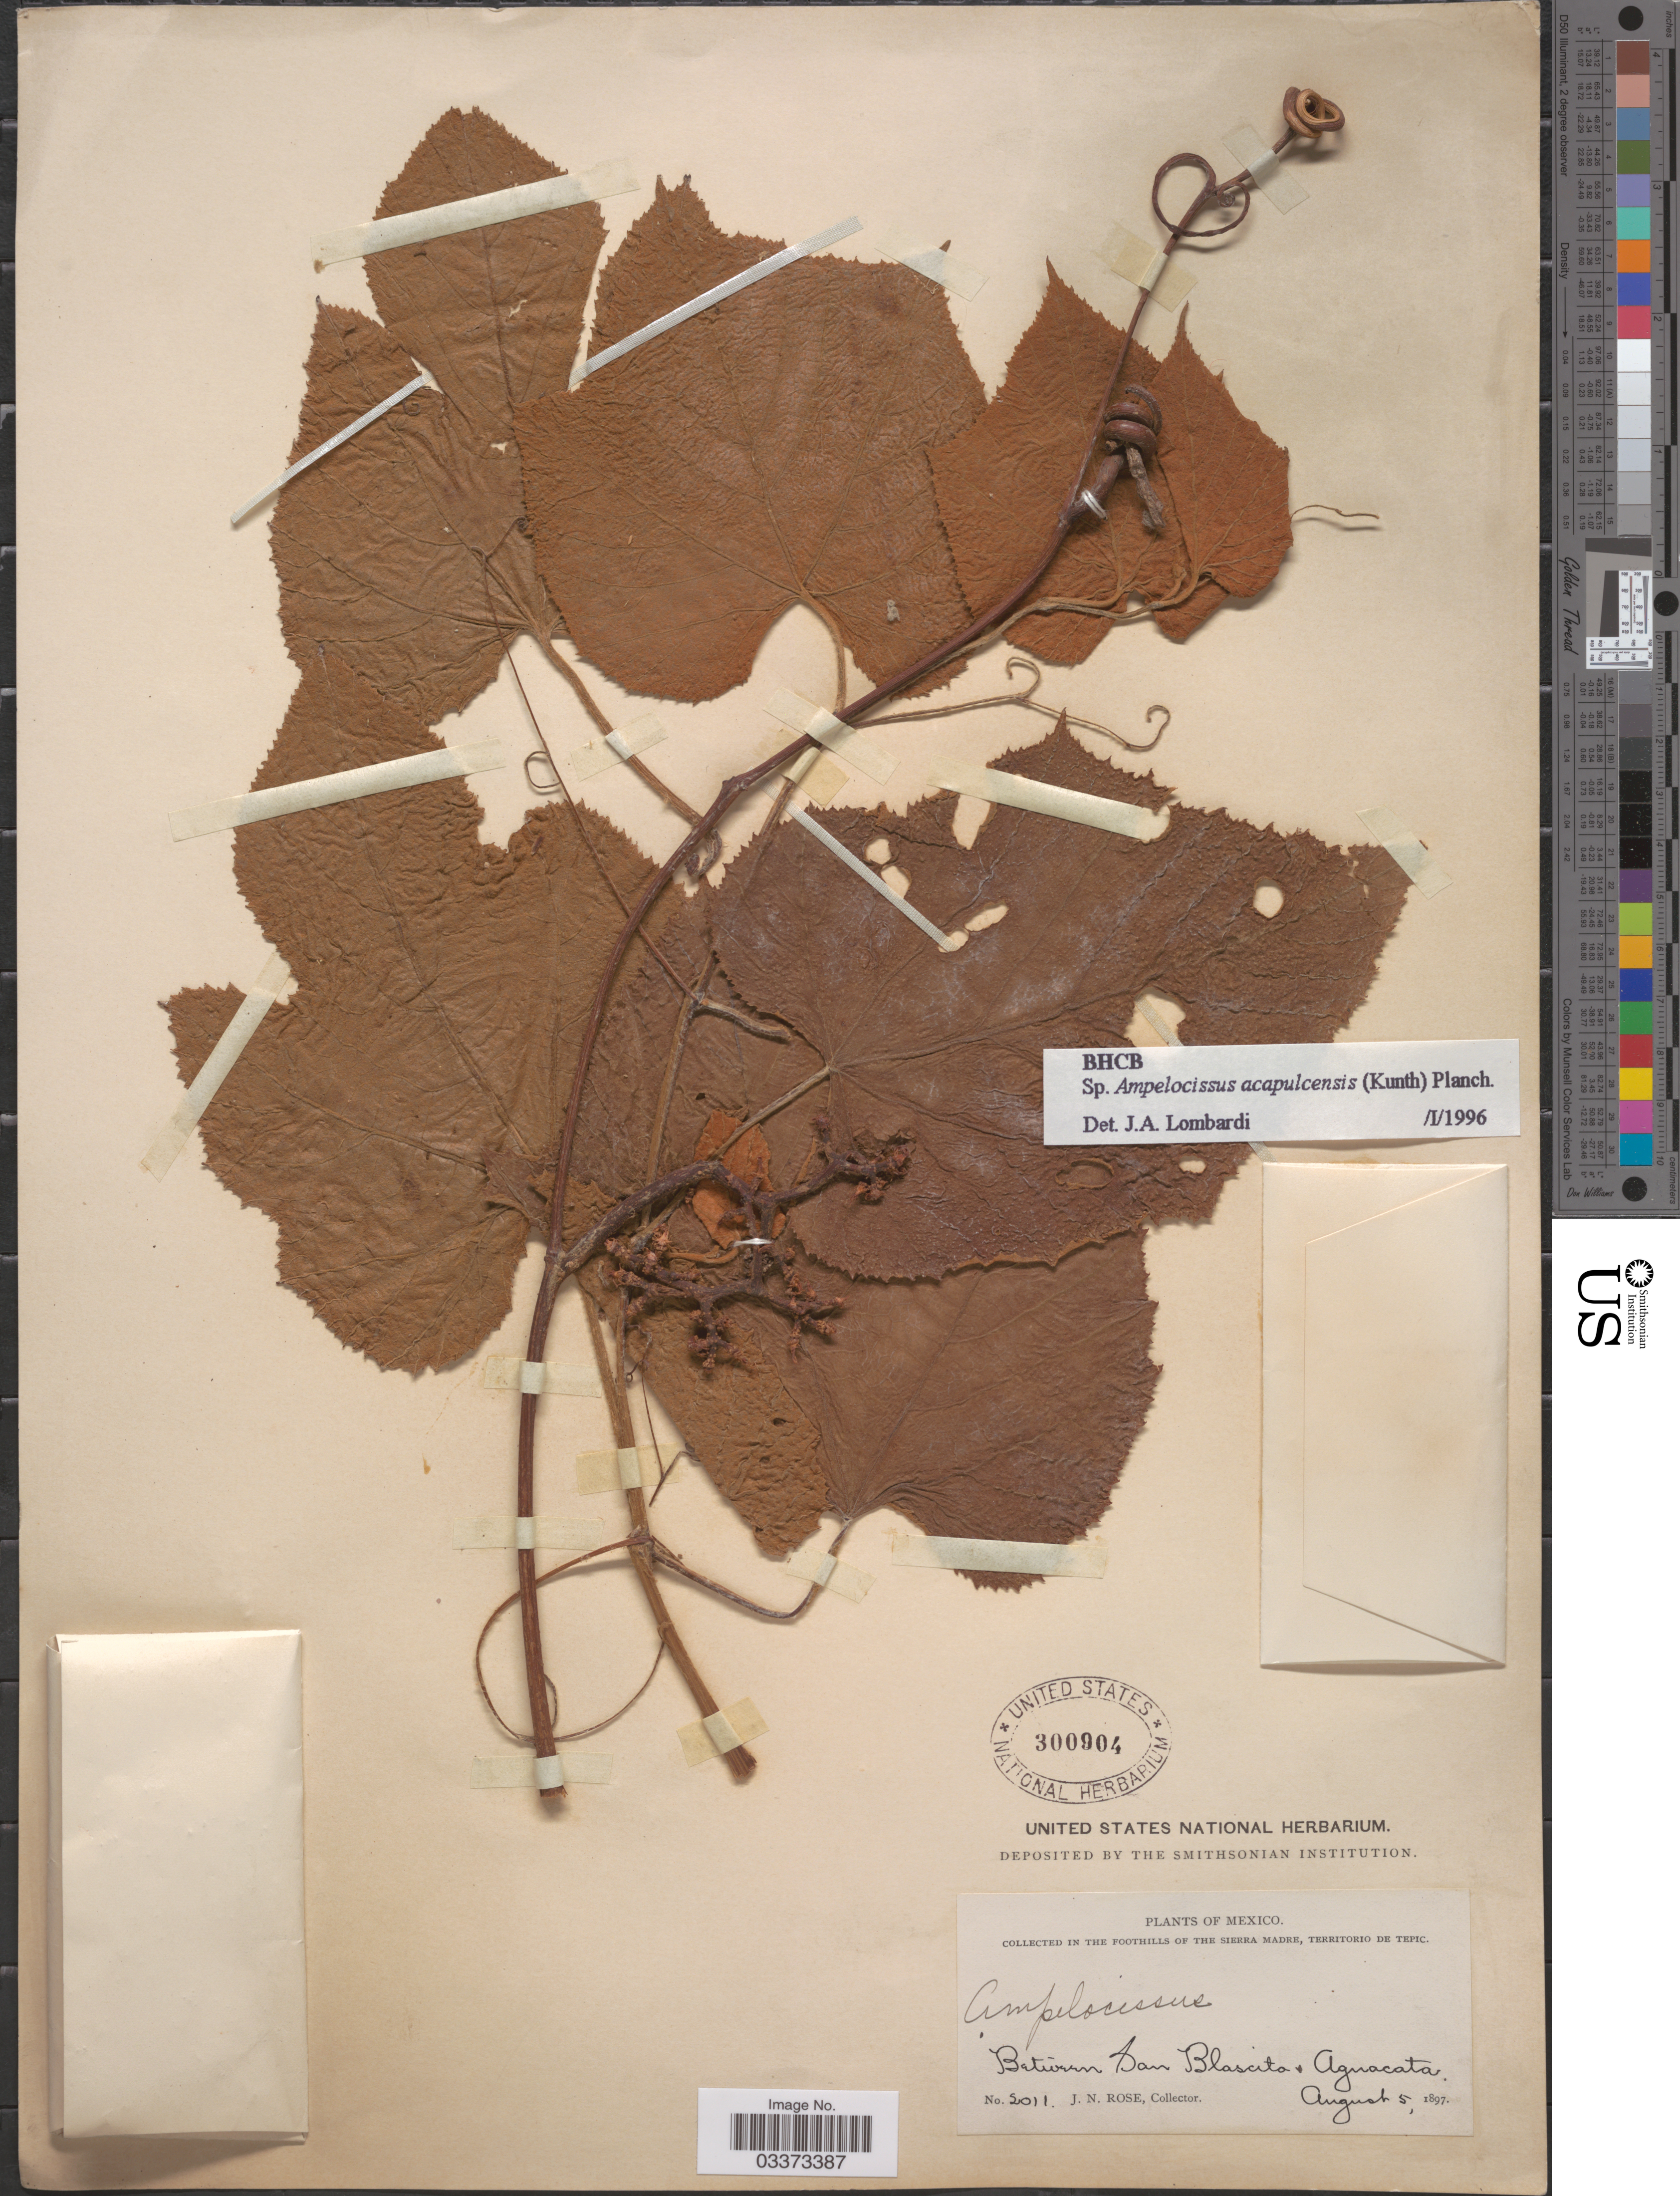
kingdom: Plantae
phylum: Tracheophyta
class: Magnoliopsida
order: Vitales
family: Vitaceae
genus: Ampelocissus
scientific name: Ampelocissus acapulcensis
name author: (Kunth) Planch.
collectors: J. N. Rose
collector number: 2011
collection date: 1897-08-05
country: Mexico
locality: In the foothills of the Sierra Madre, Territorio de Tepic. Between San Blascito & Aguacata.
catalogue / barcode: US 300904